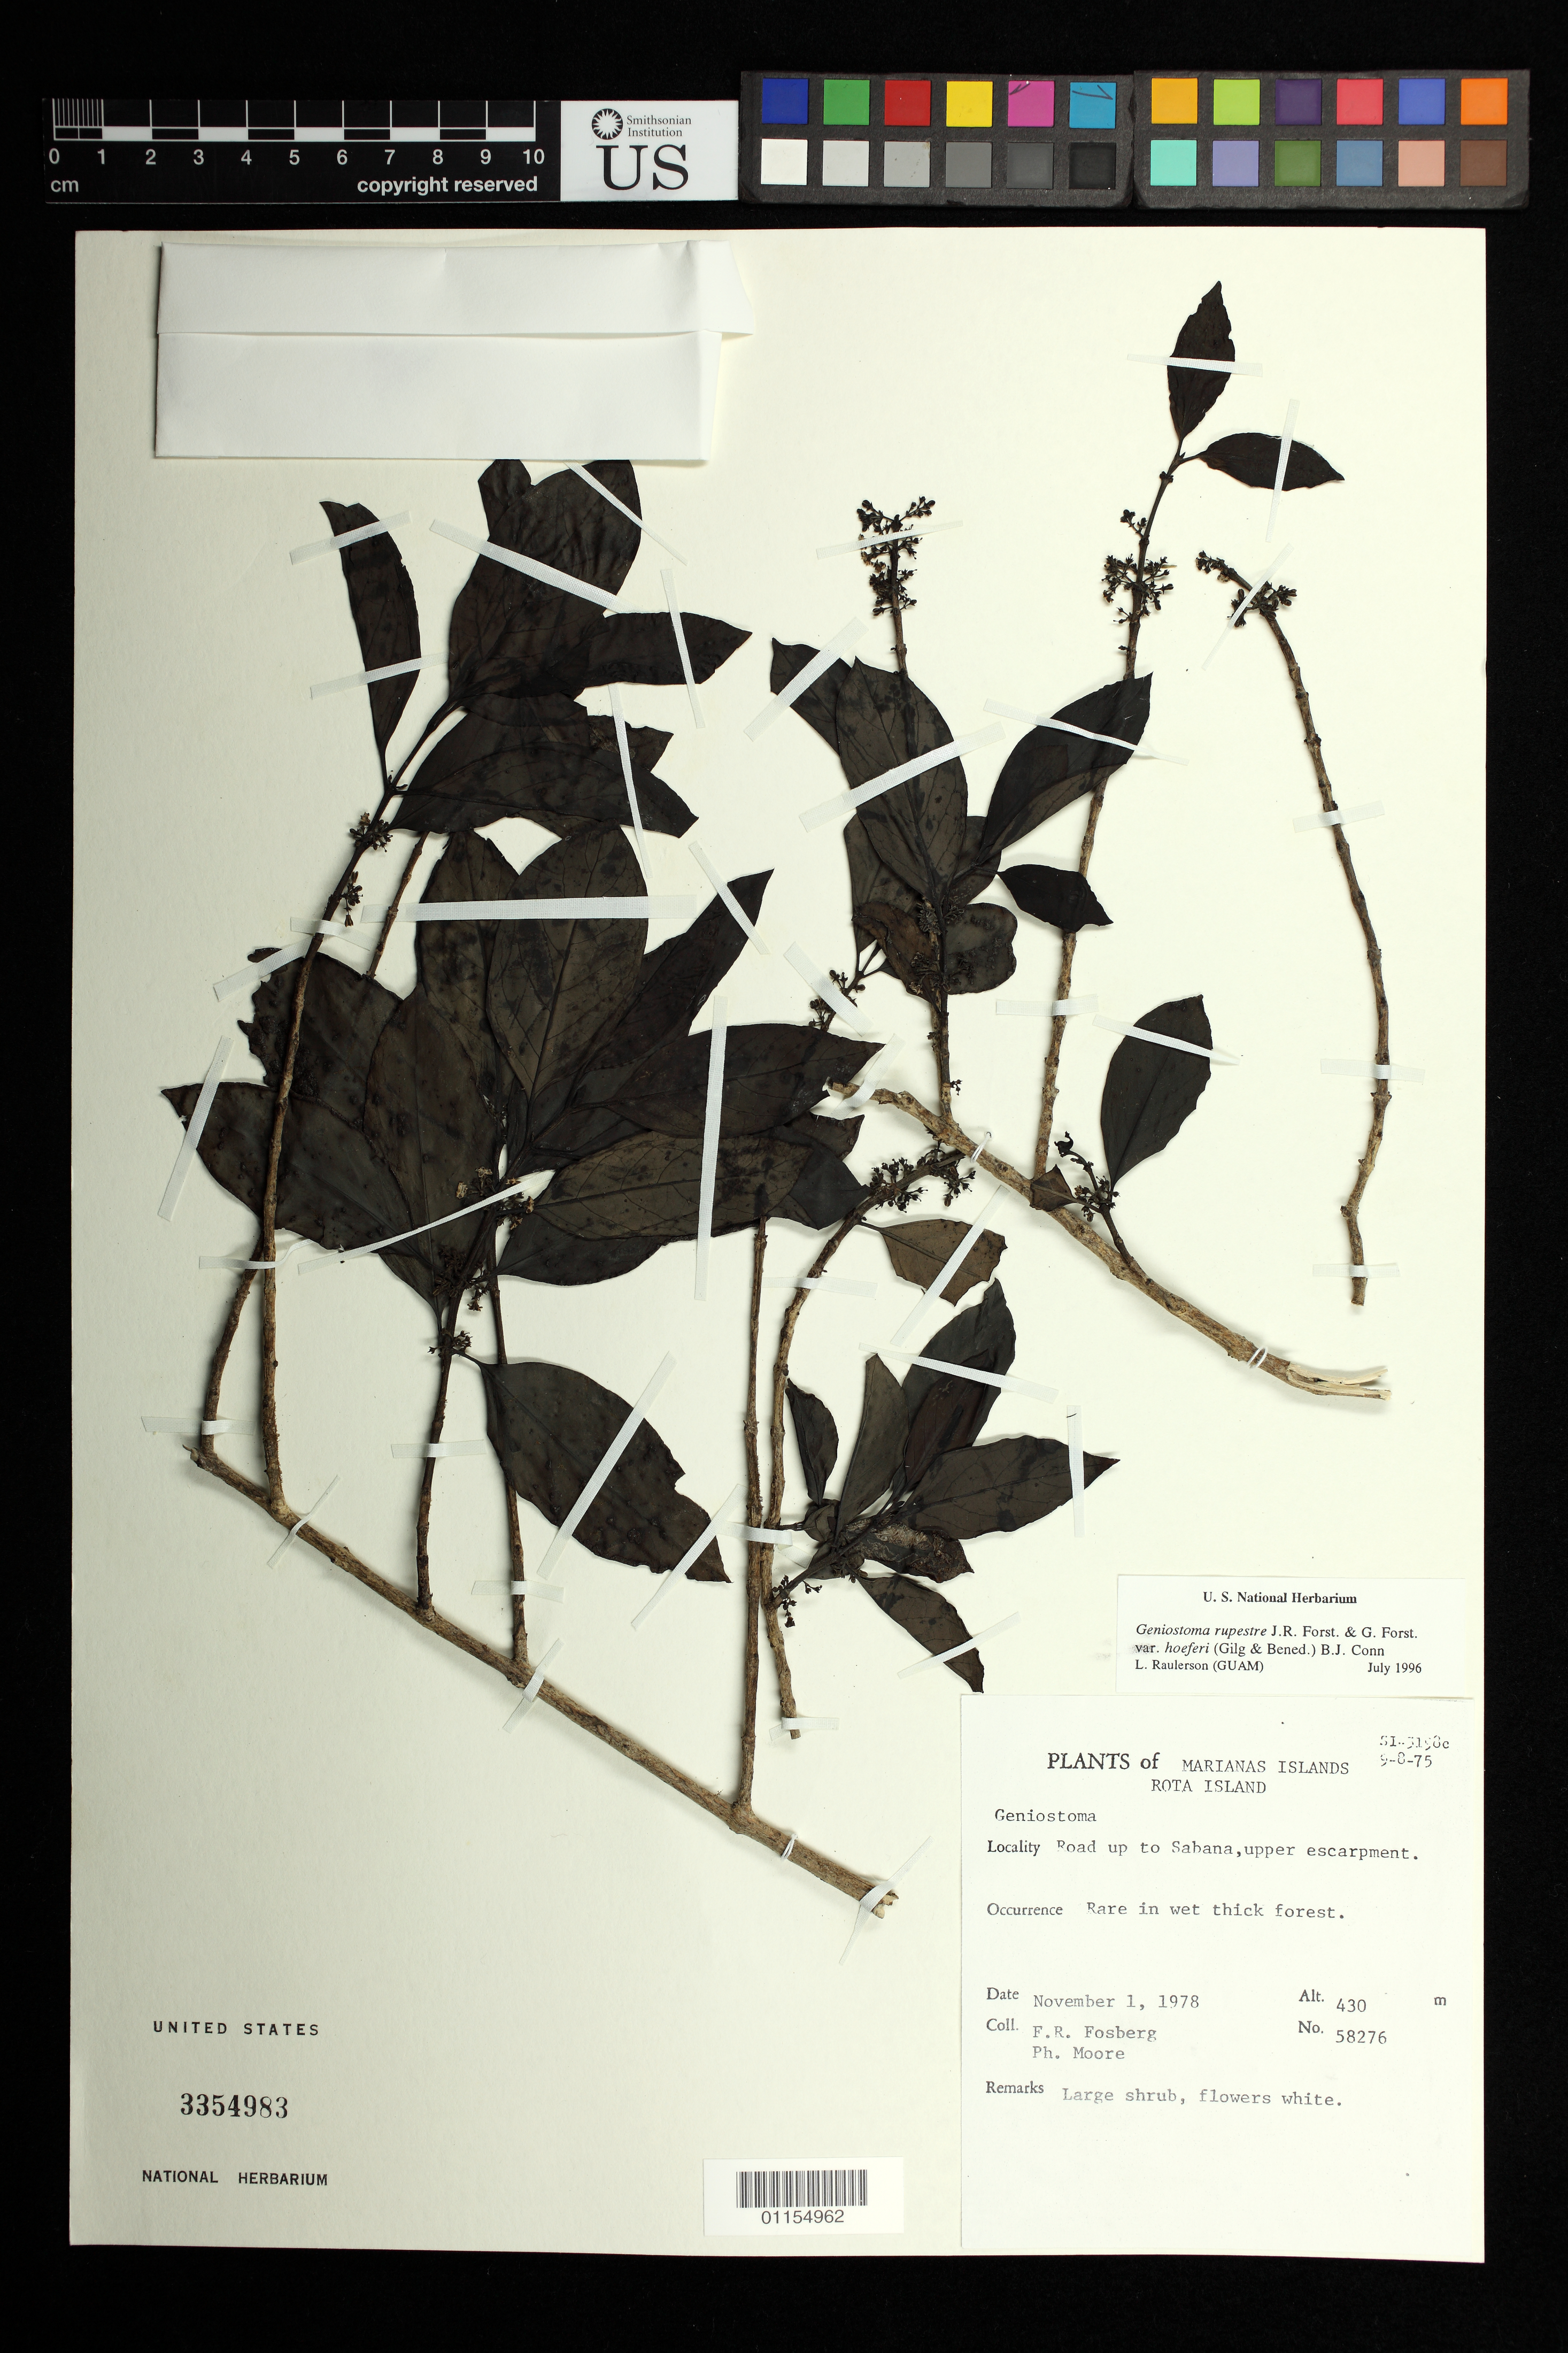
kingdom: Plantae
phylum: Tracheophyta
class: Magnoliopsida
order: Gentianales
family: Loganiaceae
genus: Geniostoma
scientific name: Geniostoma rupestre var. hoeferi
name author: (Gilg & Benedict) B.J. Conn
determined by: Raulerson, L.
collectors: F. R. Fosberg & P. H. Moore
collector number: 58276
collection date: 1978-11-01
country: Northern Mariana Islands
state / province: Rota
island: Rota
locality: road up to Sabana, upper escarpment.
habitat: wet thick forest.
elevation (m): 430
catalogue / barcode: US 3354983